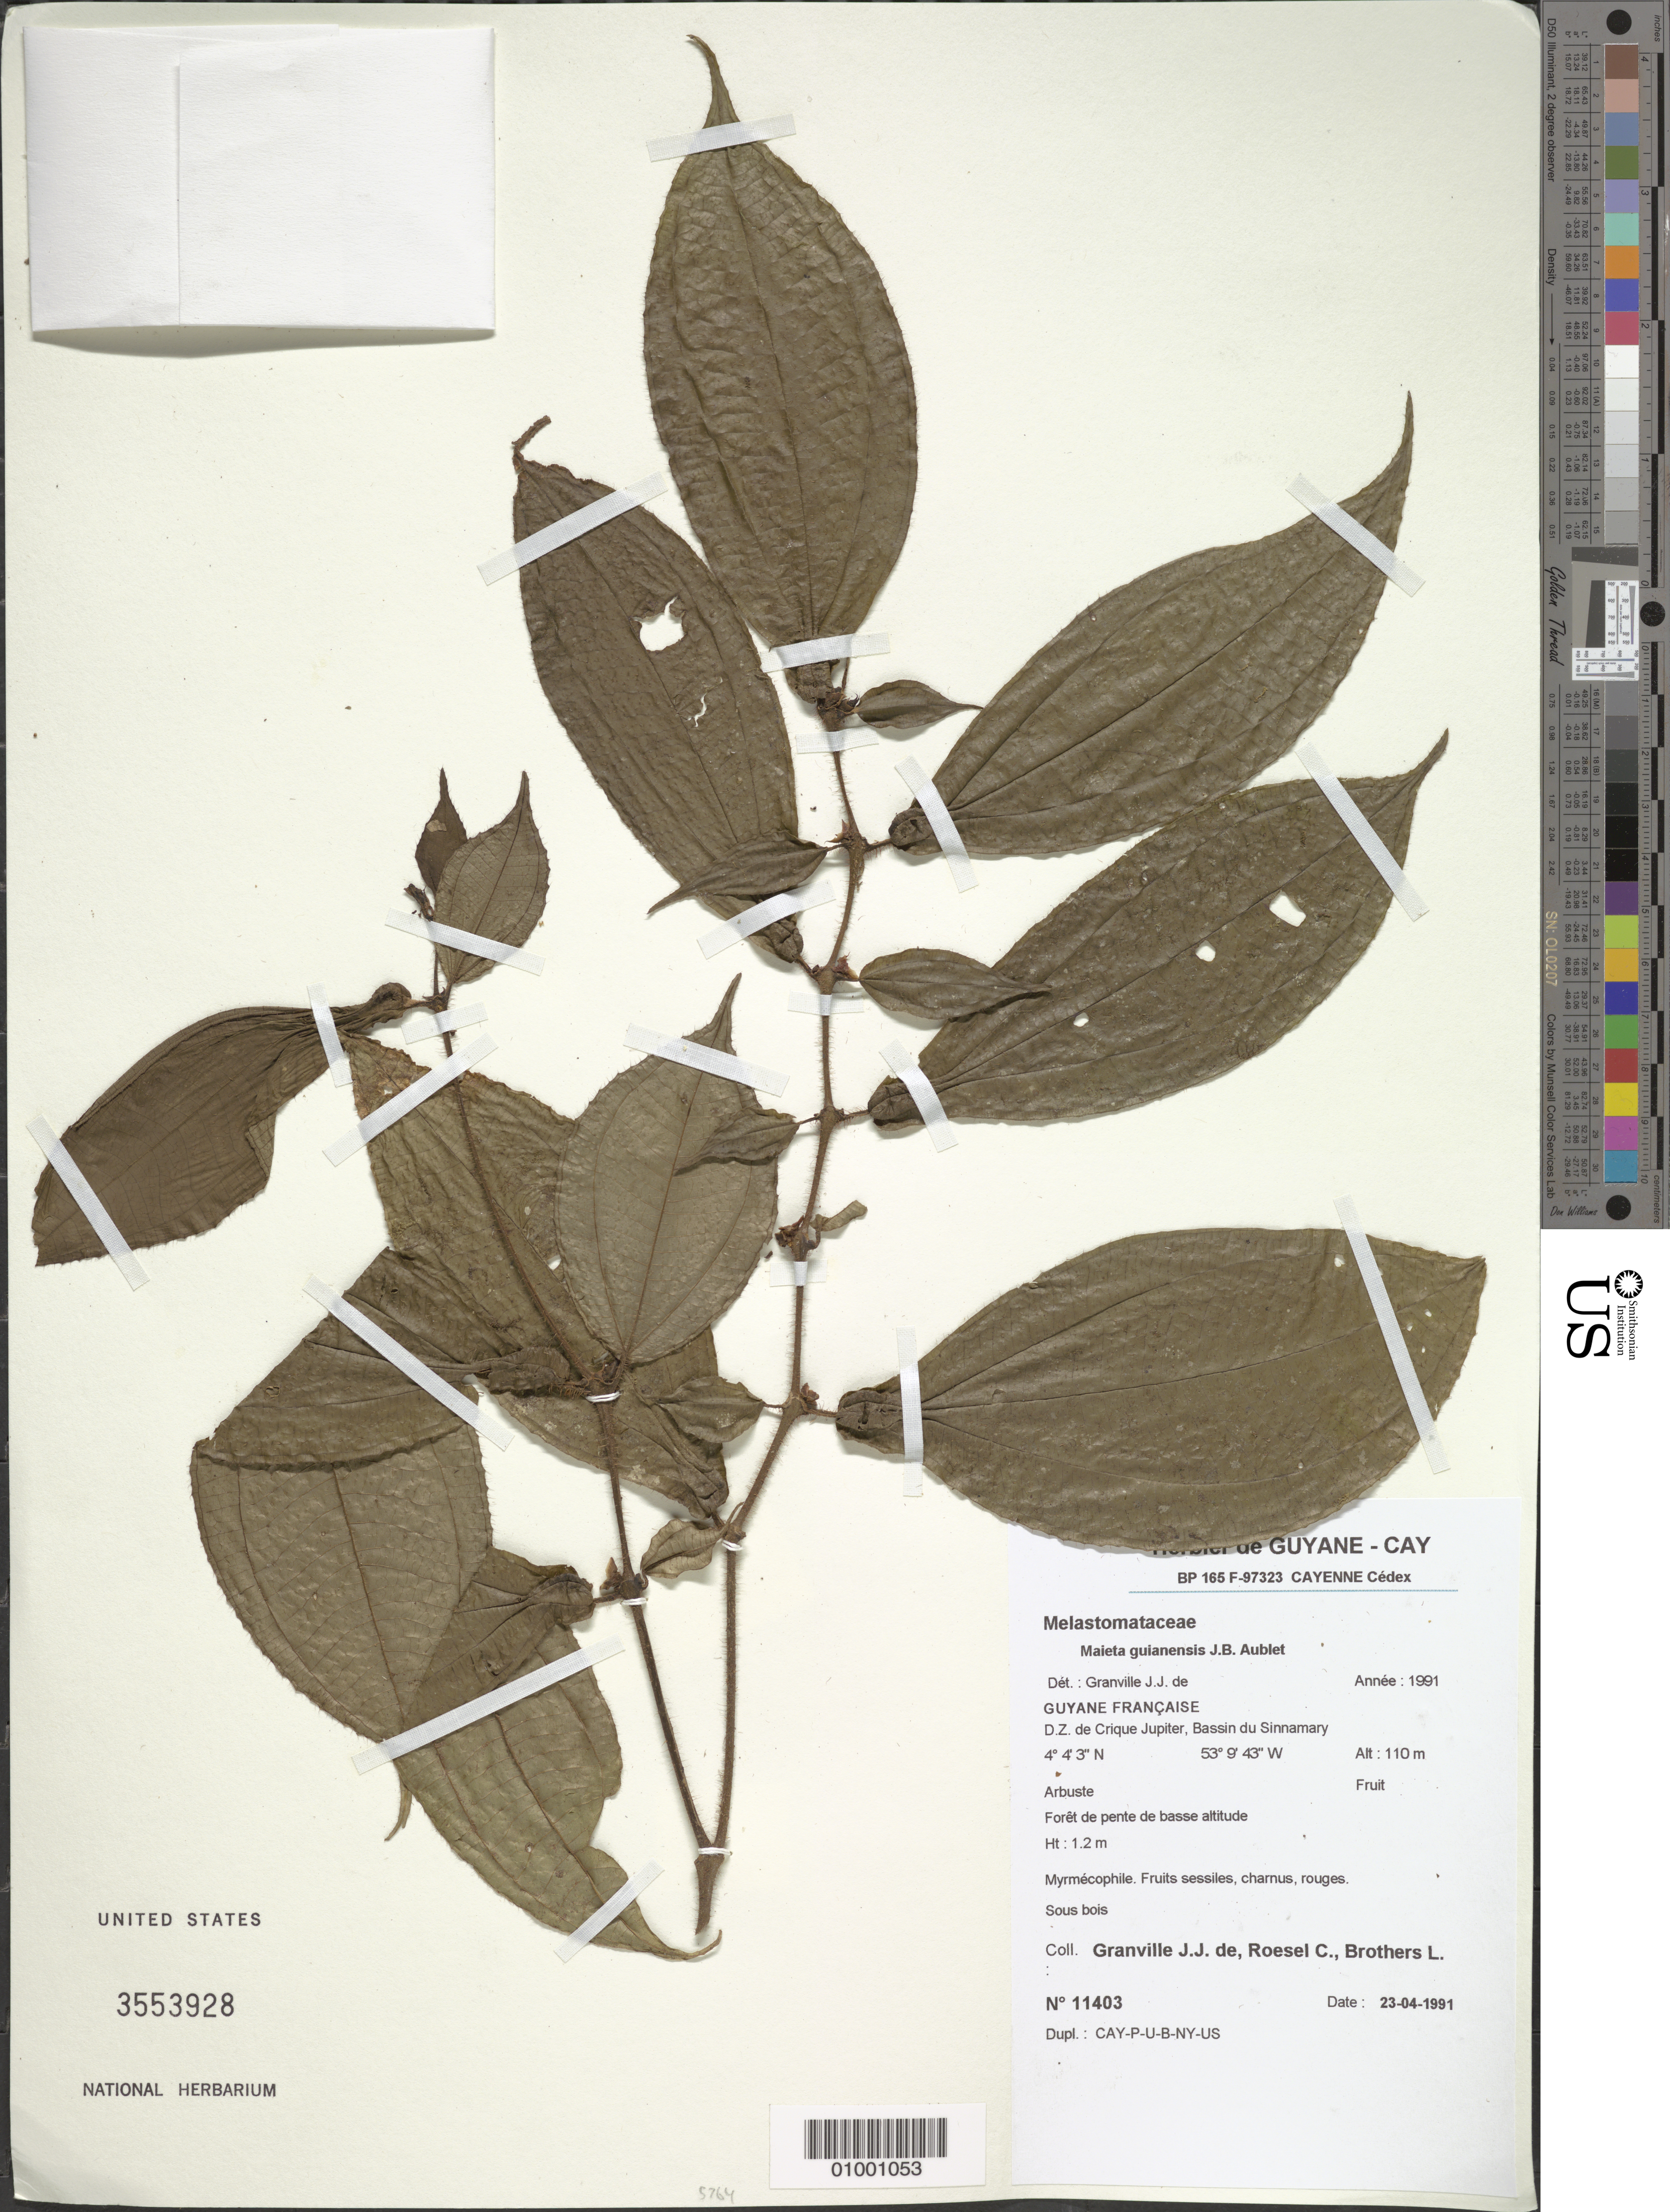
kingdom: Plantae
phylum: Tracheophyta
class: Magnoliopsida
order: Myrtales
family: Melastomataceae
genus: Maieta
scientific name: Maieta guianensis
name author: Aubl.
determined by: Granville, J. J. de, (CAY), Institut de Recherche pour le Developpement (IRD) (FRENCH GUIANA)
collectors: J.-J. de Granville, C. S. Roesel & L. Brothers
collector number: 11403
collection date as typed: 23-Apr-91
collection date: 1991-04-23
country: French Guiana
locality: D.Z. de Crique Jupiter, Bassin du Sinnamary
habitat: Forêt de pente de basse altitude; sous bois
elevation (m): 110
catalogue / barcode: US 3553928